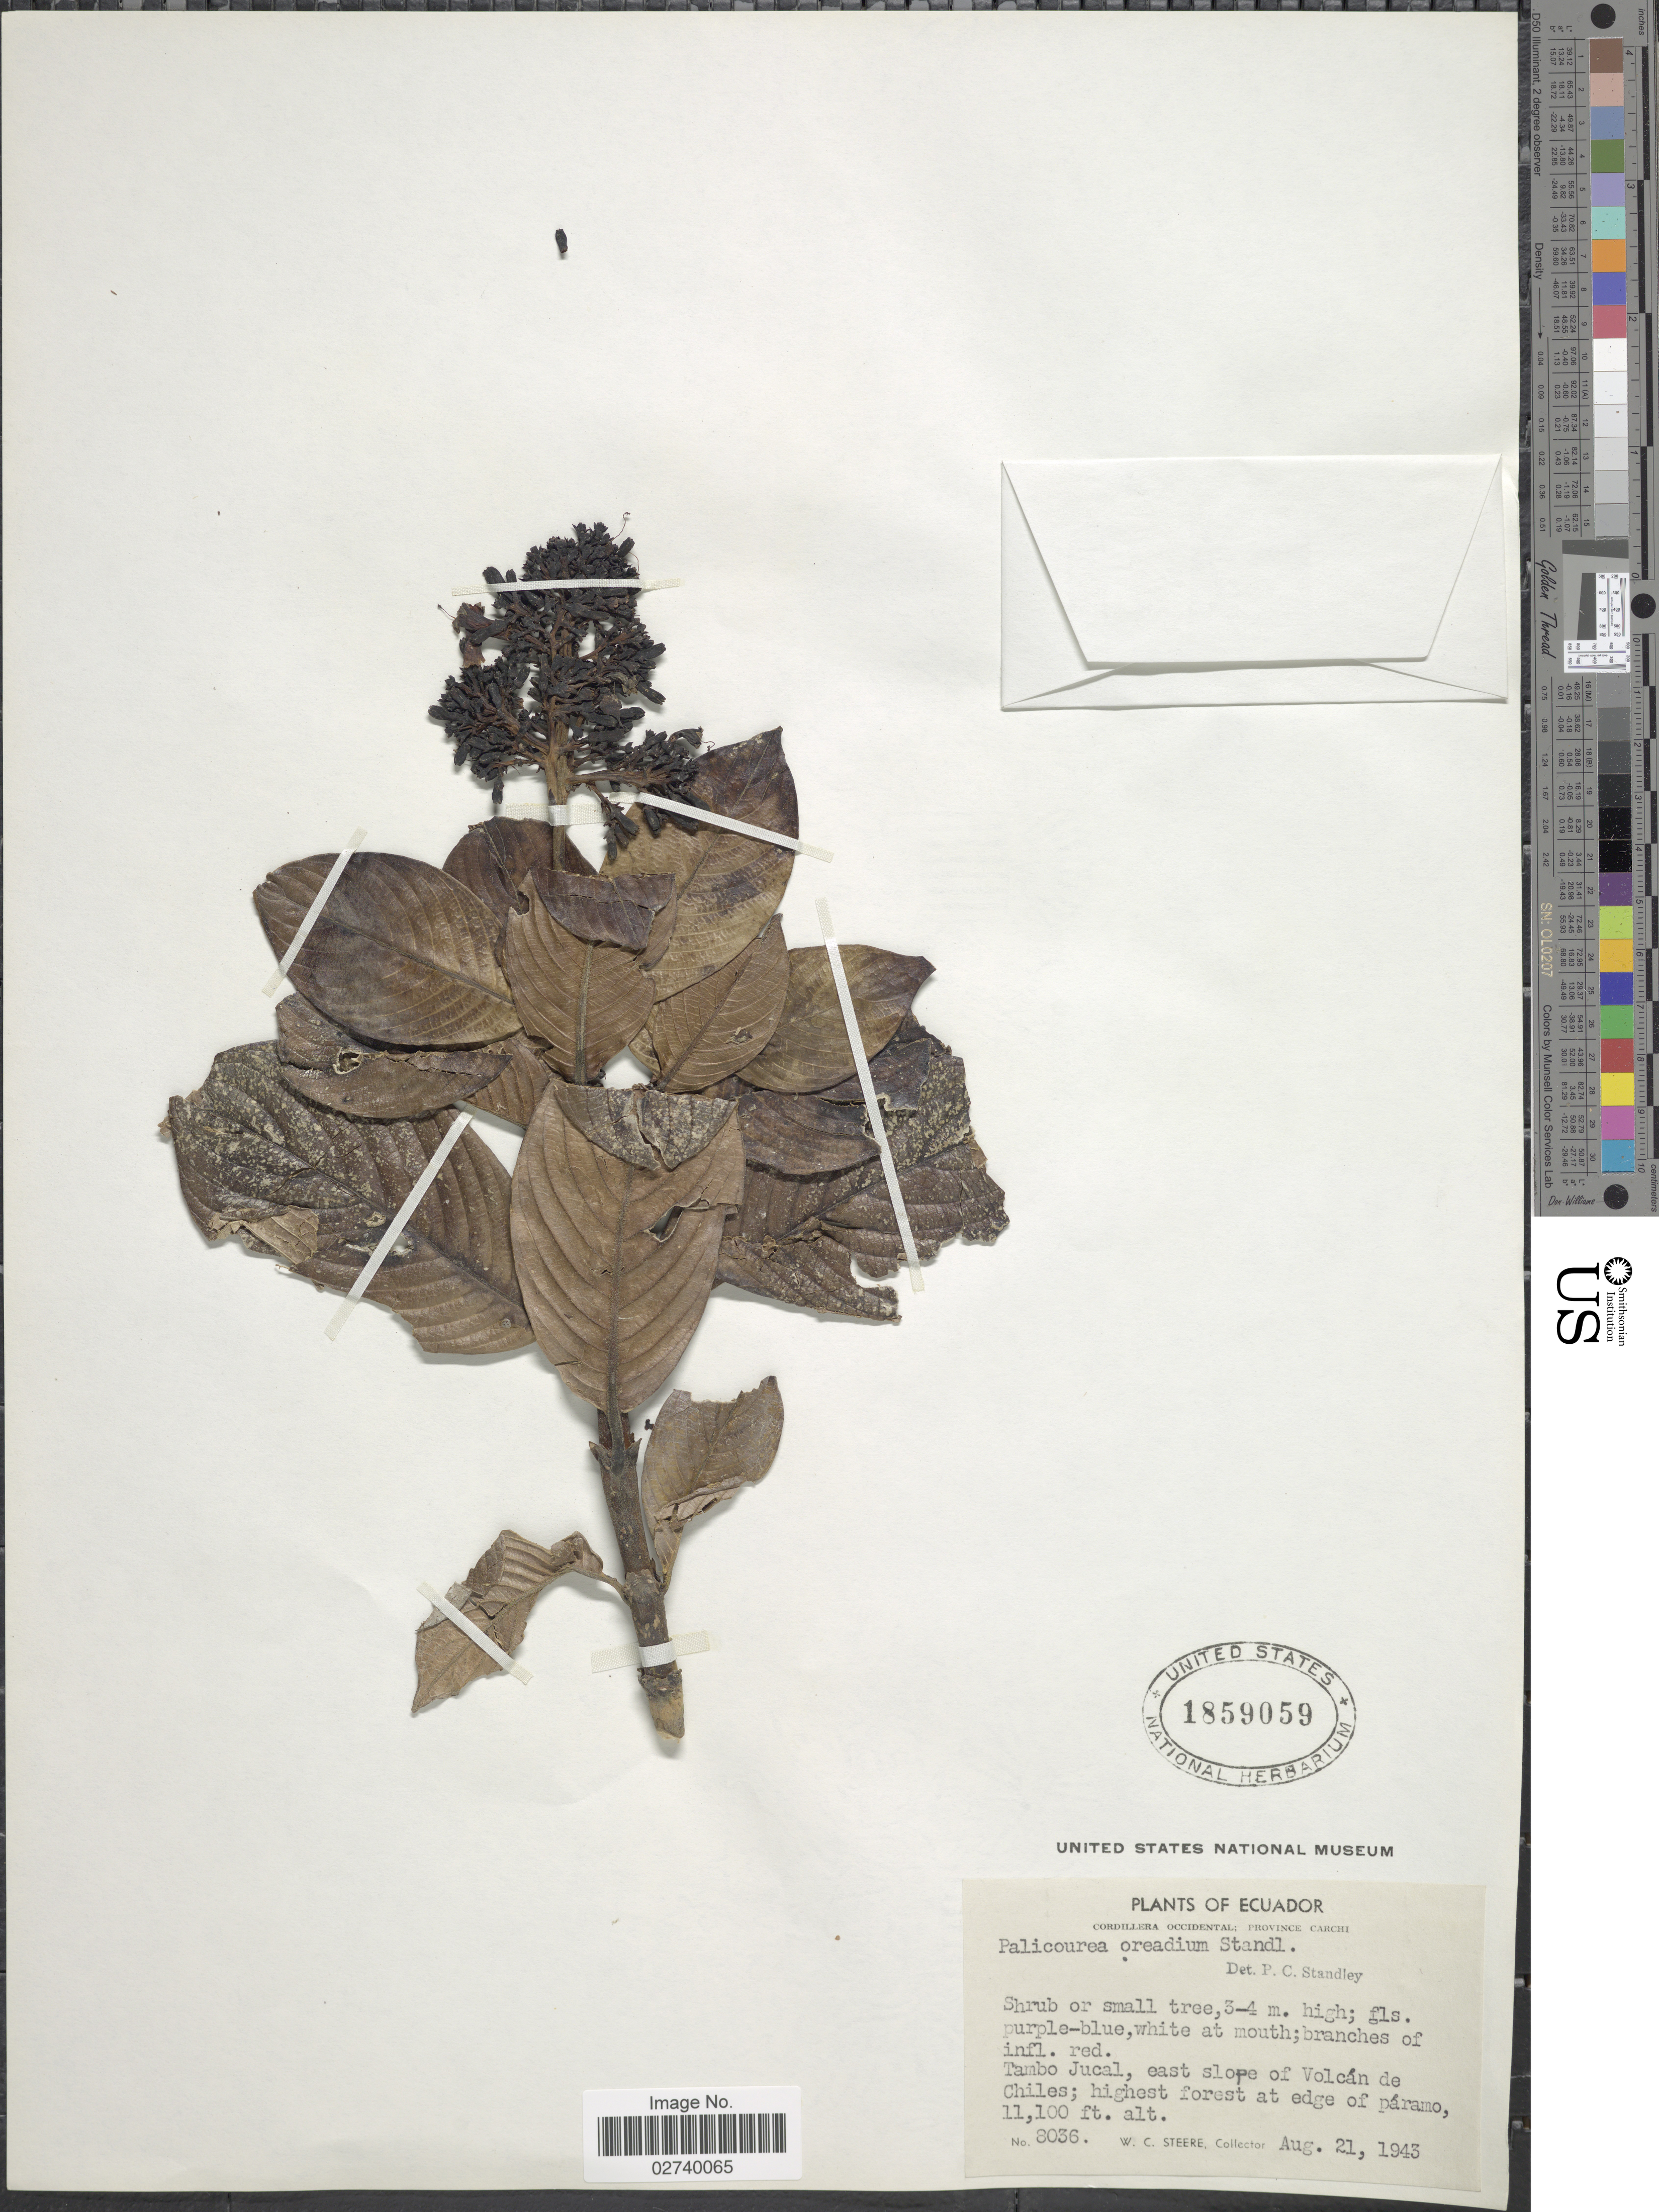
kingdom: Plantae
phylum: Tracheophyta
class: Magnoliopsida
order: Gentianales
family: Rubiaceae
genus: Palicourea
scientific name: Palicourea lineata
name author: Benth.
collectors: W. C. Steere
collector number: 8036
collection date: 1943-08-21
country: Ecuador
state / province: Carchi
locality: Cordillera Occidental. Tambo Jucal, east slope of Volcán de Chiles; at edge of Páramo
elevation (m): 3383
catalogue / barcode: US 1859059